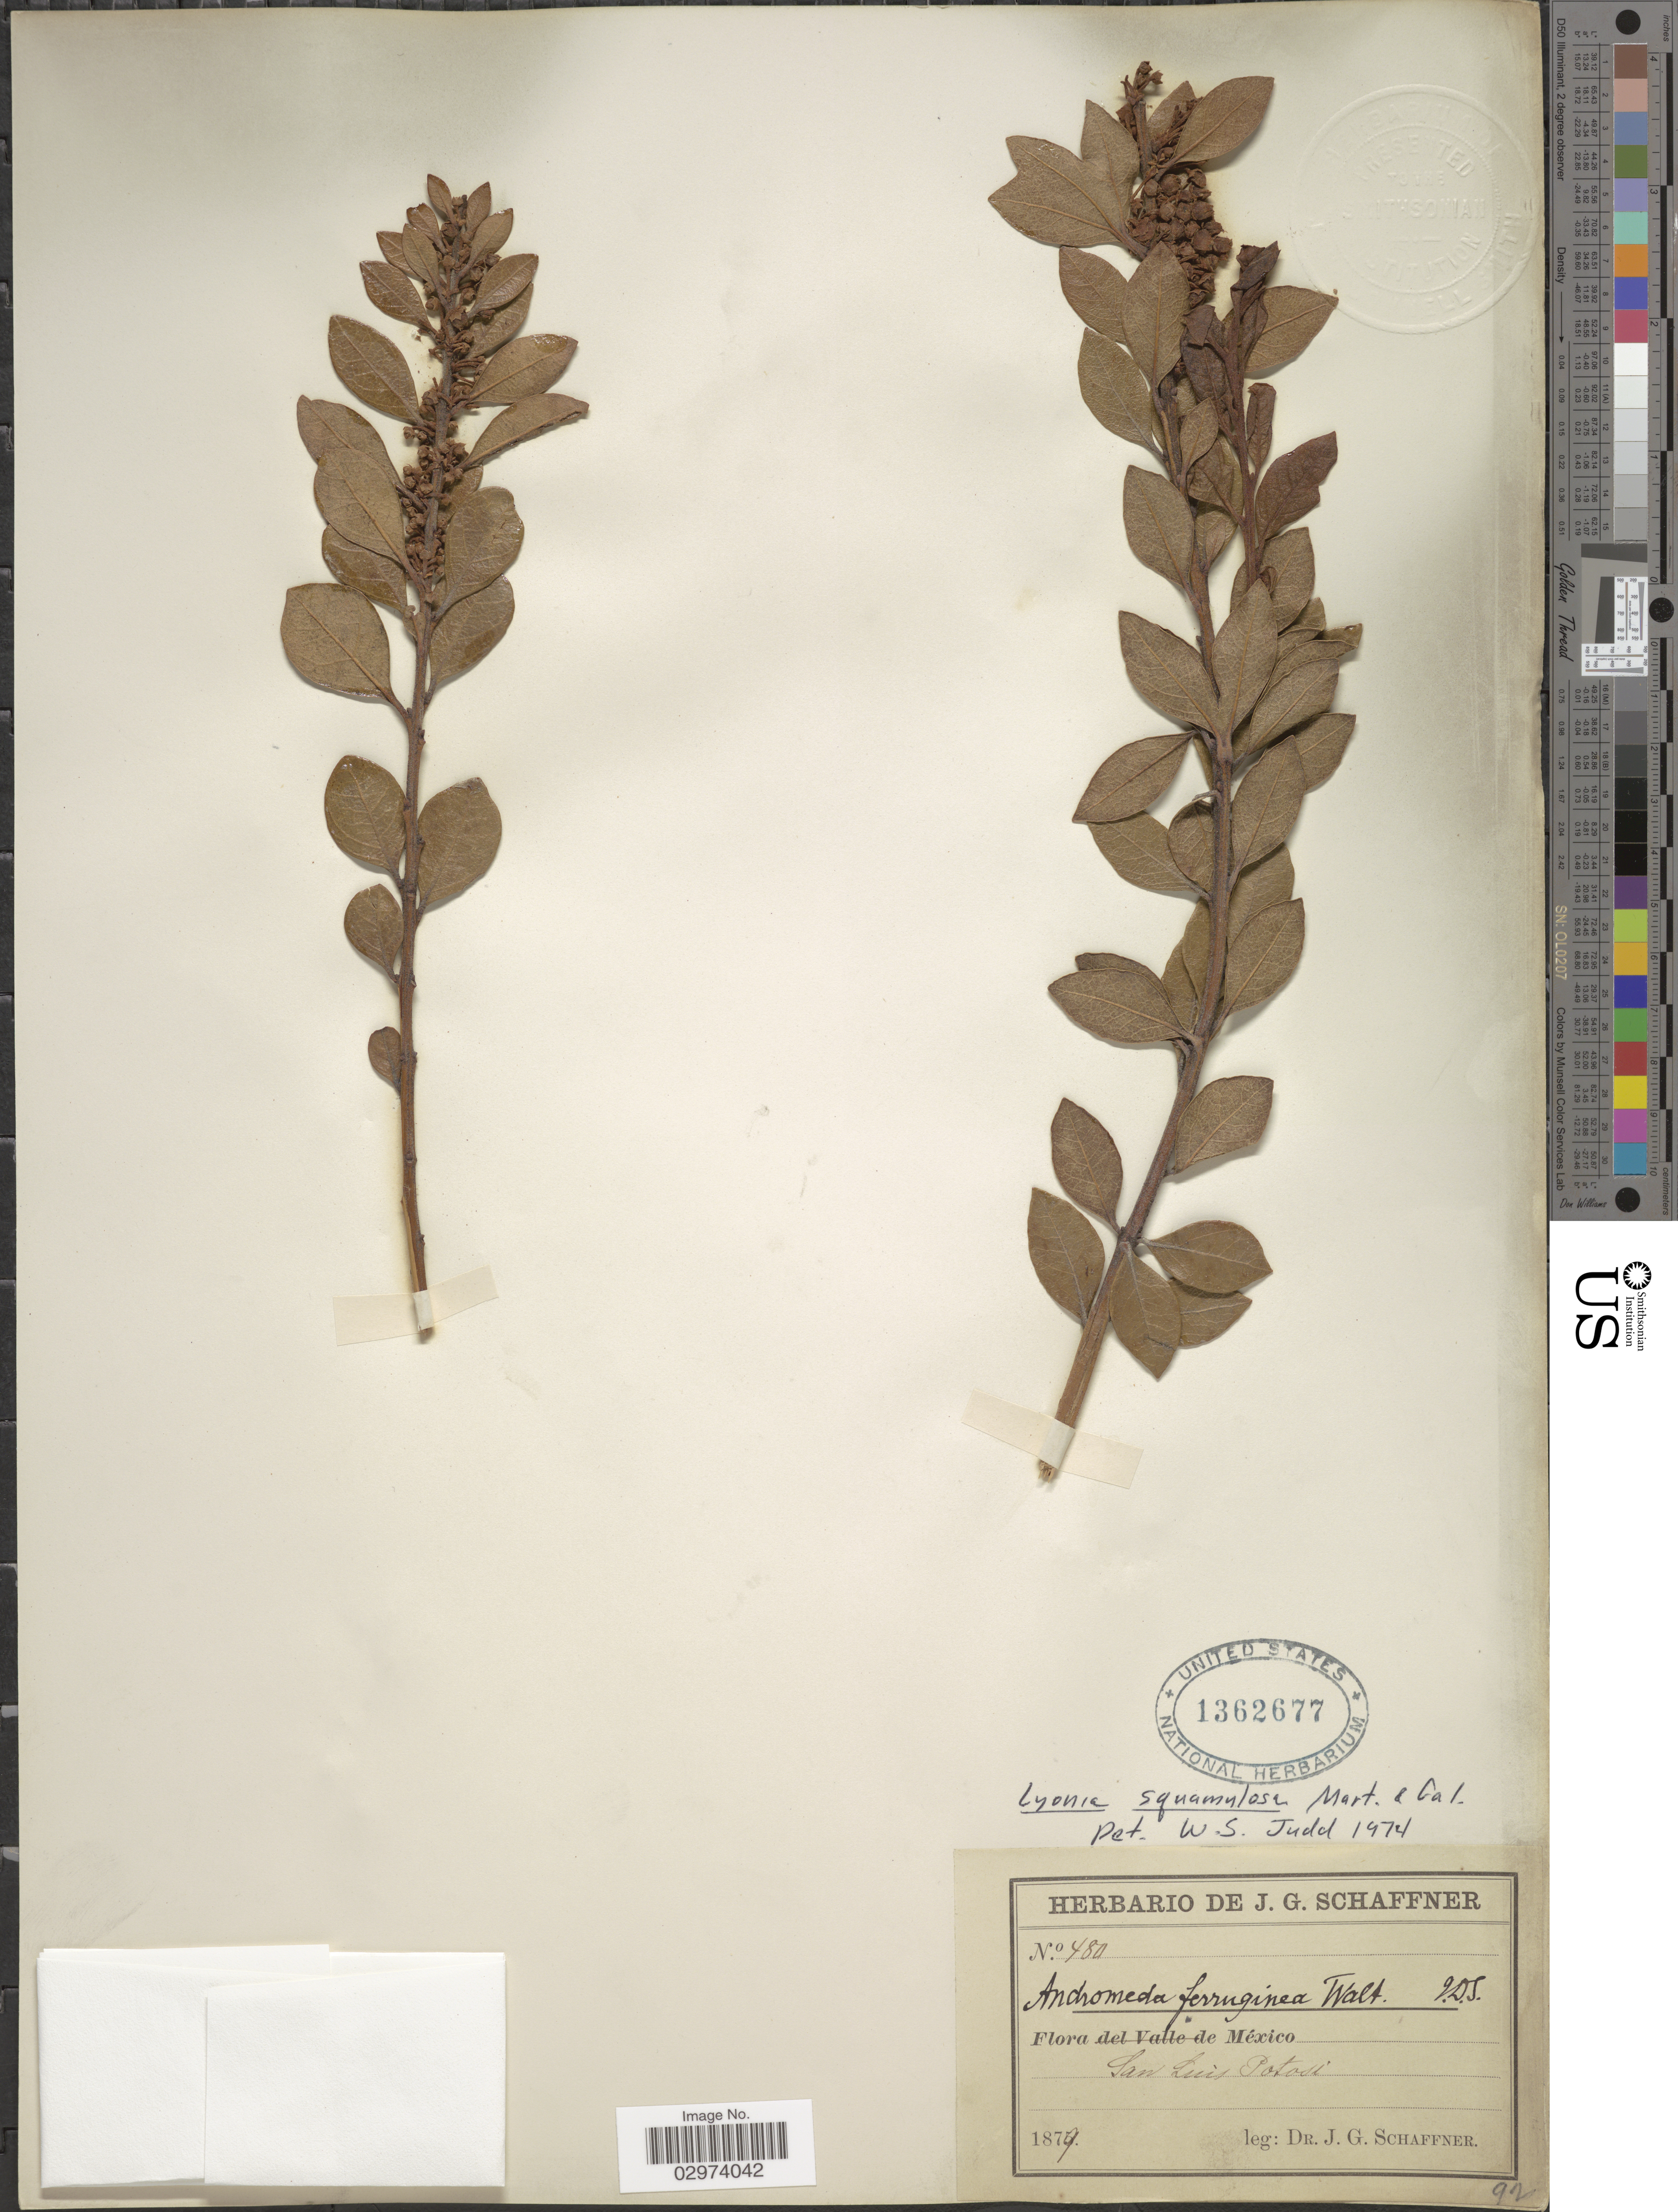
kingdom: Plantae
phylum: Tracheophyta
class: Magnoliopsida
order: Ericales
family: Ericaceae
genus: Lyonia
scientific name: Lyonia squamulosa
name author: M. Martens & Galeotti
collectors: J. G. Schaffner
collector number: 480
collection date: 1879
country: Mexico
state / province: San Luis Potosí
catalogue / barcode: US 1362677